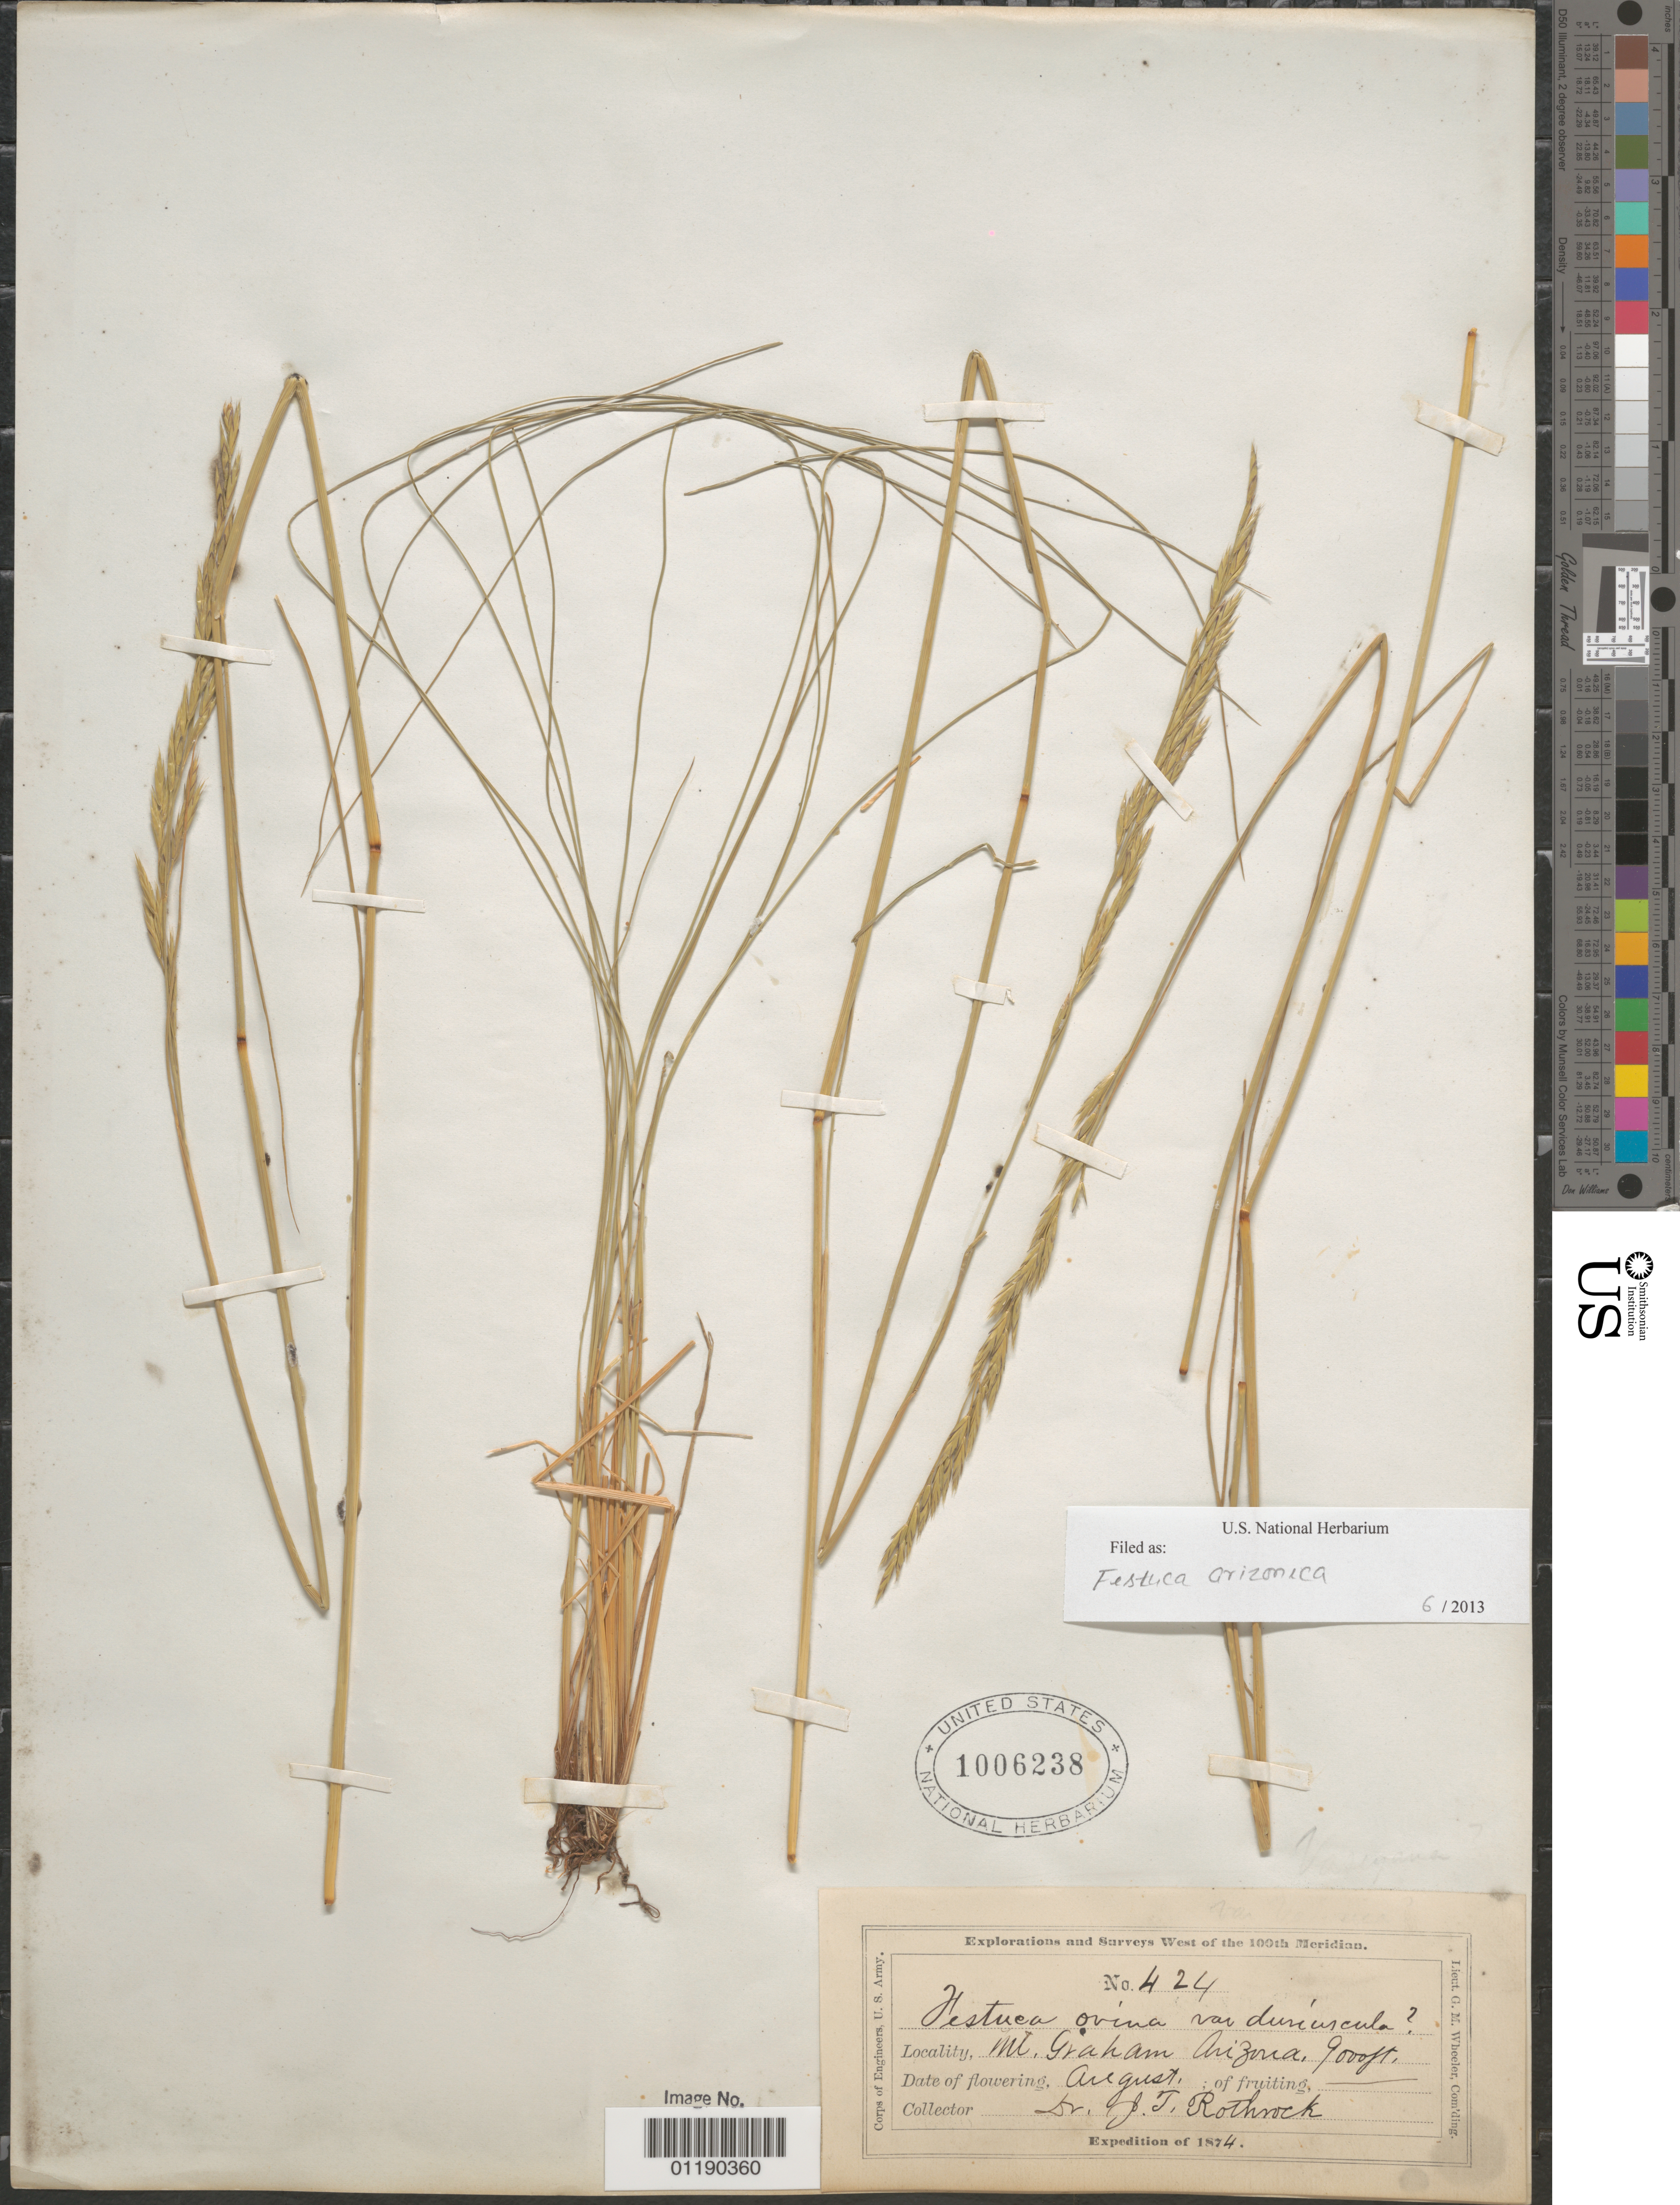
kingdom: Plantae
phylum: Tracheophyta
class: Liliopsida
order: Poales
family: Poaceae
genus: Festuca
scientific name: Festuca arizonica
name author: Vasey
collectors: J. T. Rothrock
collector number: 424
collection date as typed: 1874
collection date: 1874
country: United States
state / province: Arizona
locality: Mt. Graham.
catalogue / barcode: US 1006238